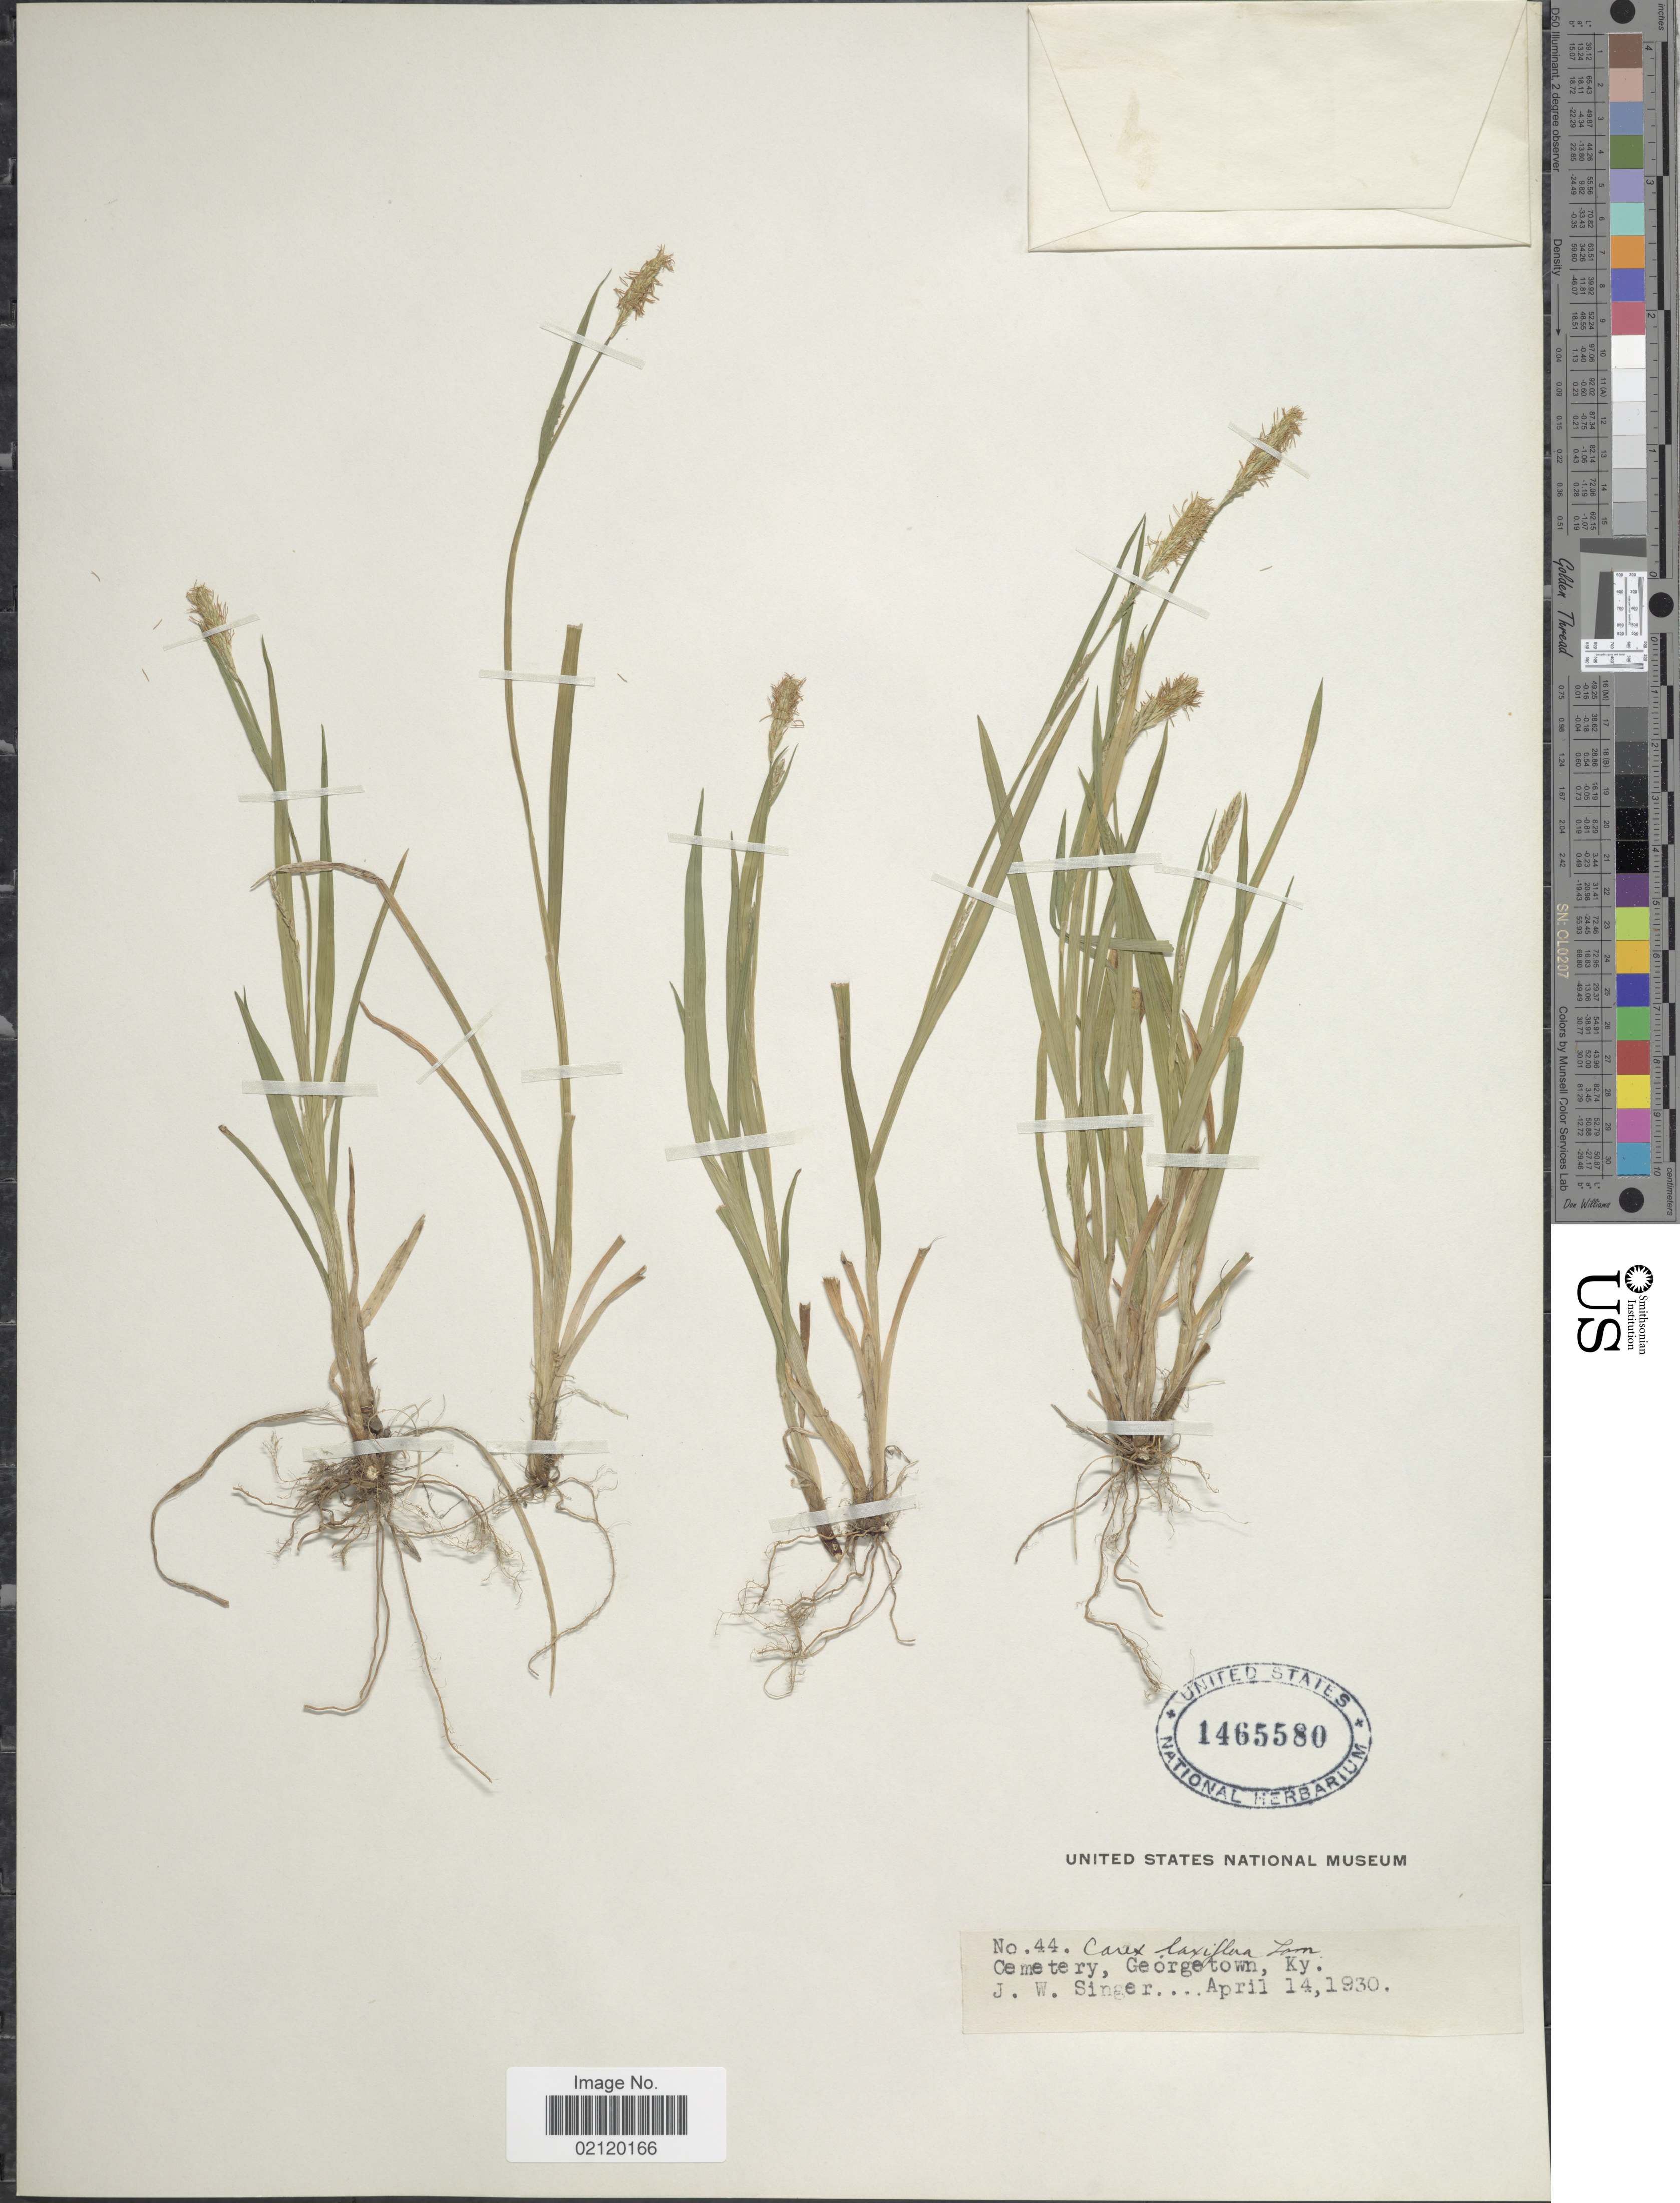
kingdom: Plantae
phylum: Tracheophyta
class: Liliopsida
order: Poales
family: Cyperaceae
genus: Carex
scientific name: Carex laxiflora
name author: Lam.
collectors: J. EW. Singer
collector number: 44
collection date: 1930-04-14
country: United States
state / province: Kentucky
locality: Cemetery, Georgetown, Ky.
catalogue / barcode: US 1465580